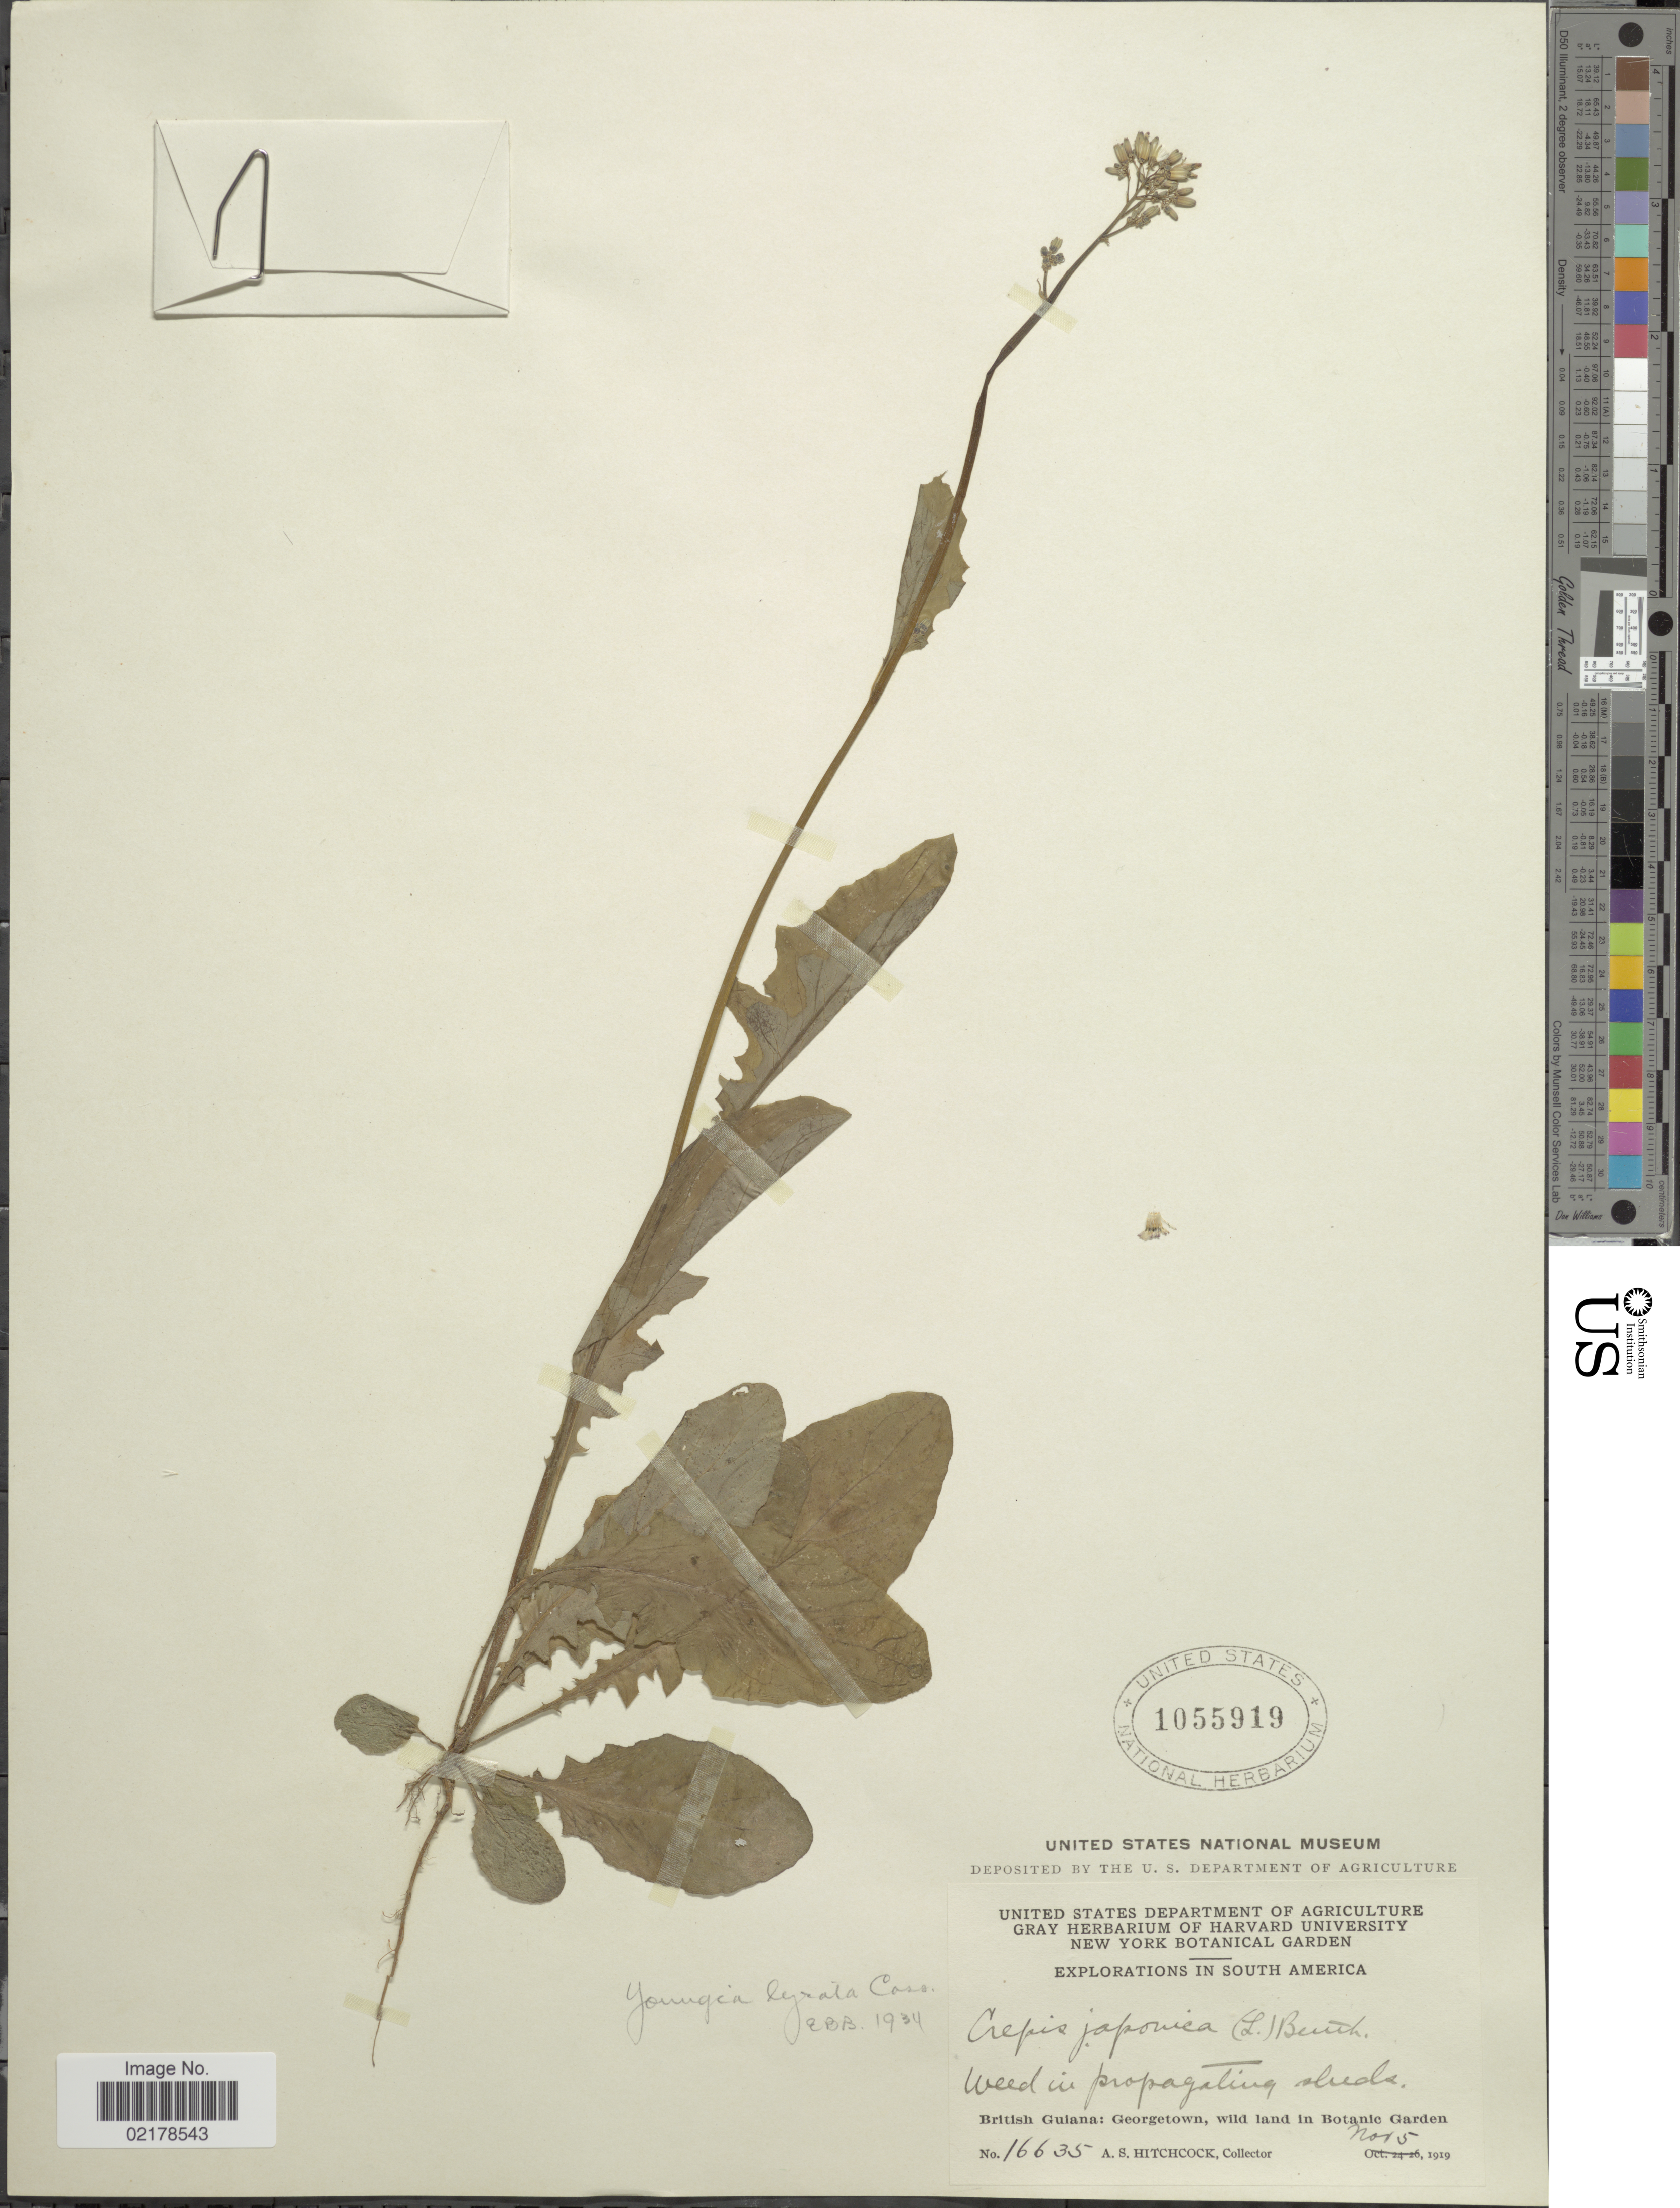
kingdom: Plantae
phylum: Tracheophyta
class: Magnoliopsida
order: Asterales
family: Asteraceae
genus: Youngia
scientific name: Youngia japonica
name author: (L.) DC.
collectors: A. S. Hitchcock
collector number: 16635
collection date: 1919-11-05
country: Guyana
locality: British Guiana: Georgetown, wild land in Botanic Garden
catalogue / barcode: US 1055919